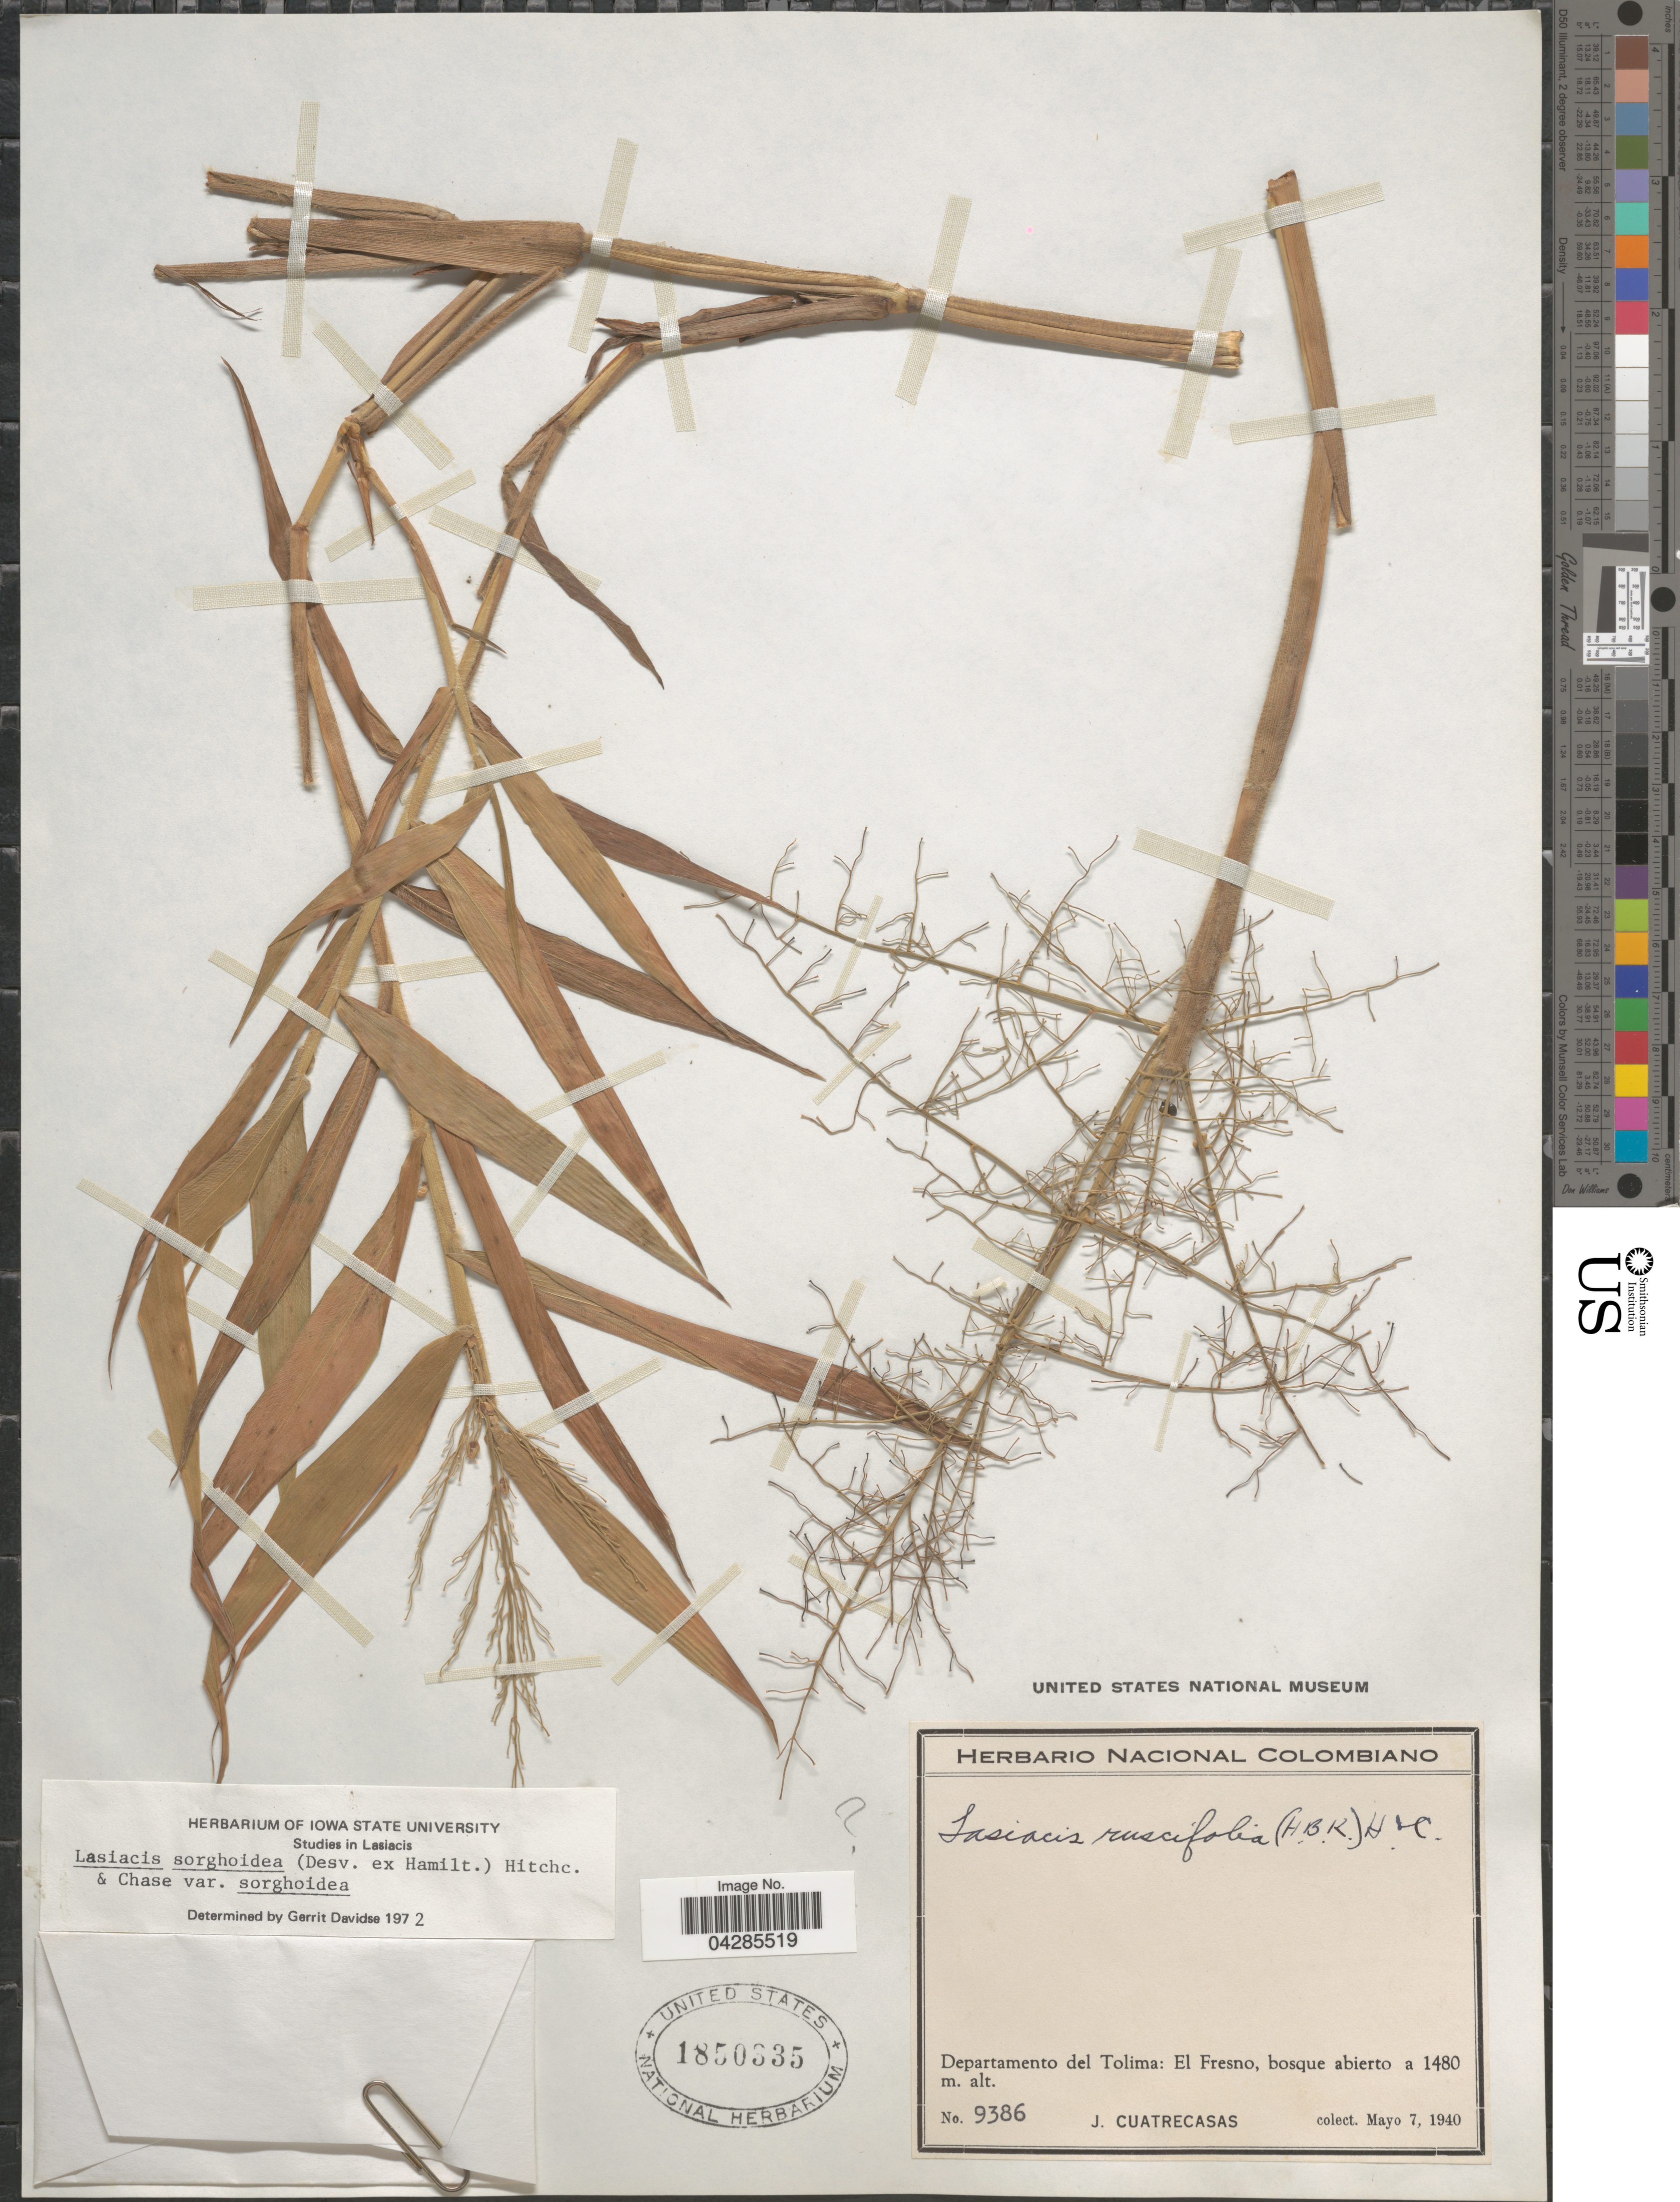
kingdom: Plantae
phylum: Tracheophyta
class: Liliopsida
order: Poales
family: Poaceae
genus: Lasiacis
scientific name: Lasiacis sorghoidea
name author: (Desv. ex Ham.) Hitchc. & Chase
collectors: J. Cuatrecasas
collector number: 9386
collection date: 1940-05-07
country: Colombia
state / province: Tolima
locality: Departamento del Tolima: El Fresno, bosque abierto.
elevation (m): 1480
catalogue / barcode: US 1850335